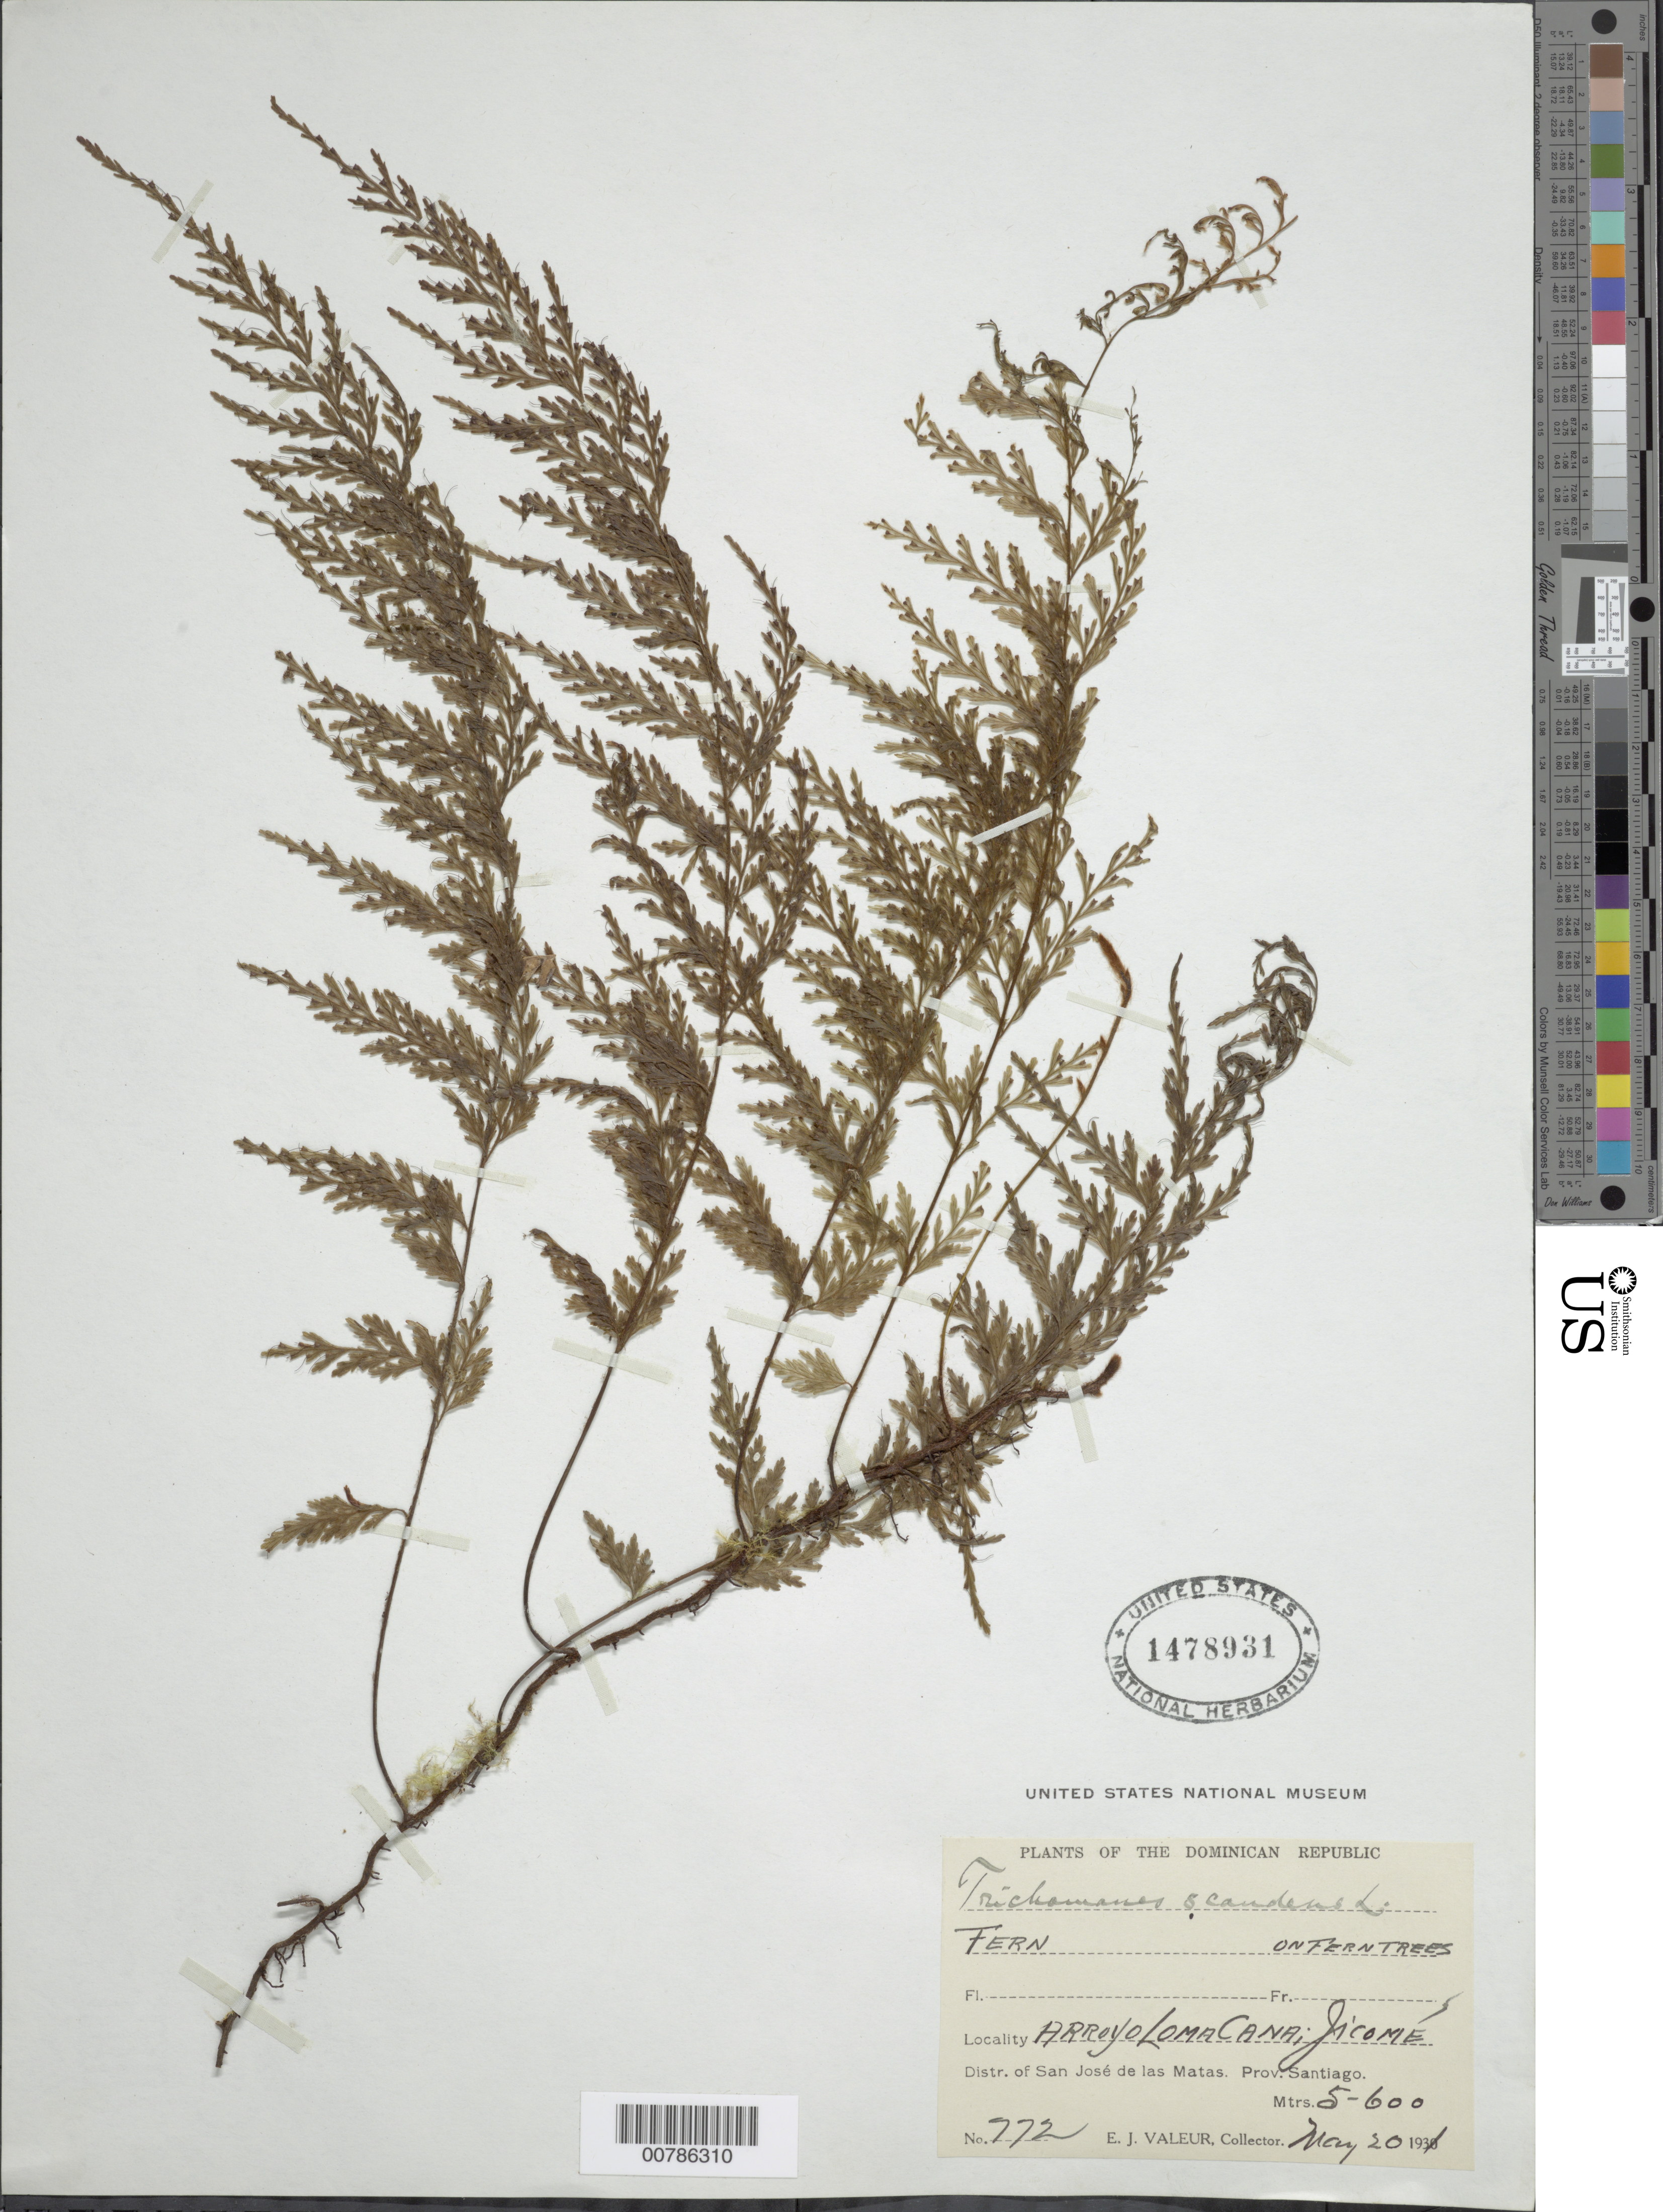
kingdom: Plantae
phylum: Tracheophyta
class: Polypodiopsida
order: Hymenophyllales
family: Hymenophyllaceae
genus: Trichomanes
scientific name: Trichomanes scandens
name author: L.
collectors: E. Valeur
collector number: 772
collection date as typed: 20 May 1931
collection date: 1931-05-20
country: Dominican Republic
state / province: Santiago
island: Hispaniola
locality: Dist. San José de las Matas, Arroyo Loma Cana; Jicomé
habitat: On tree ferns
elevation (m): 500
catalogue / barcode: US 1478931